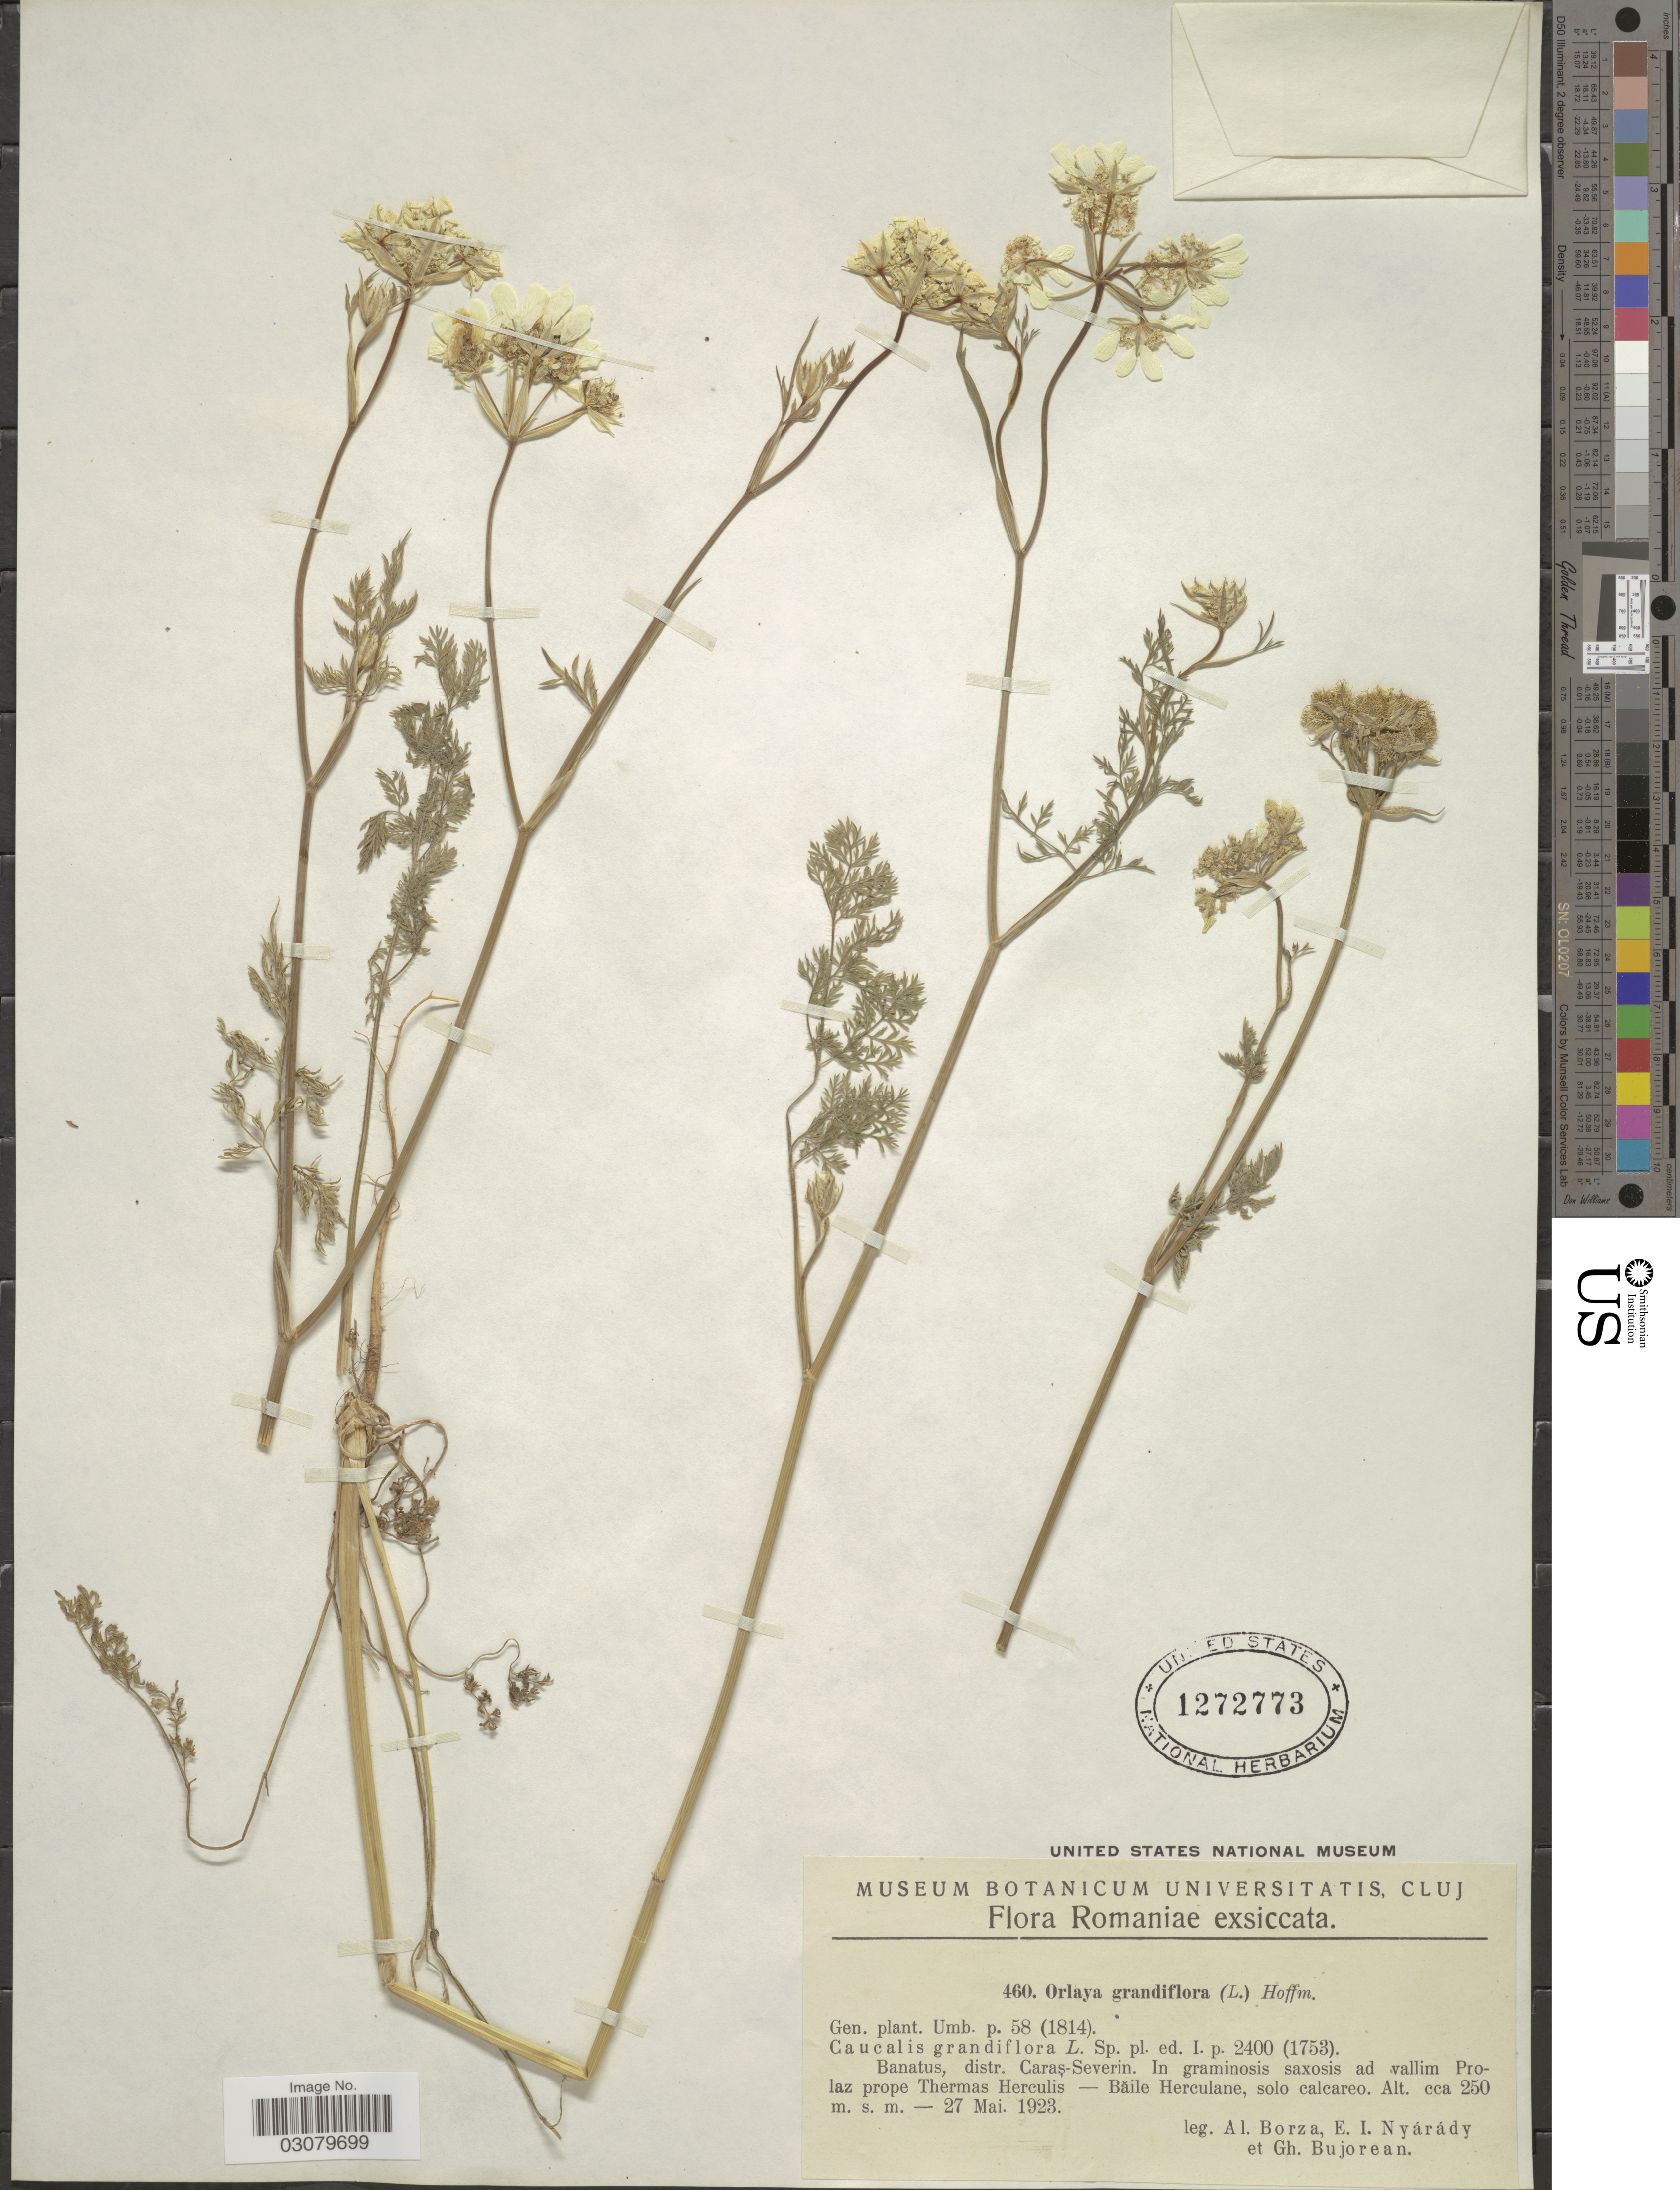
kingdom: Plantae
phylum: Tracheophyta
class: Magnoliopsida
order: Apiales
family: Apiaceae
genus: Orlaya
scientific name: Orlaya grandiflora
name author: (L.) Hoffm.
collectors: A. Borza, E. Nyárády & G. Bujorean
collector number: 460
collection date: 1923-05-27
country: Romania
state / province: Caras-Severin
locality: Banatus, distr. Caras-Severin. In graminosis saxosis ad vallim Prolaz prope Thermas Herculis - Baile Herculane.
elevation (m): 250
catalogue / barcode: US 1272773